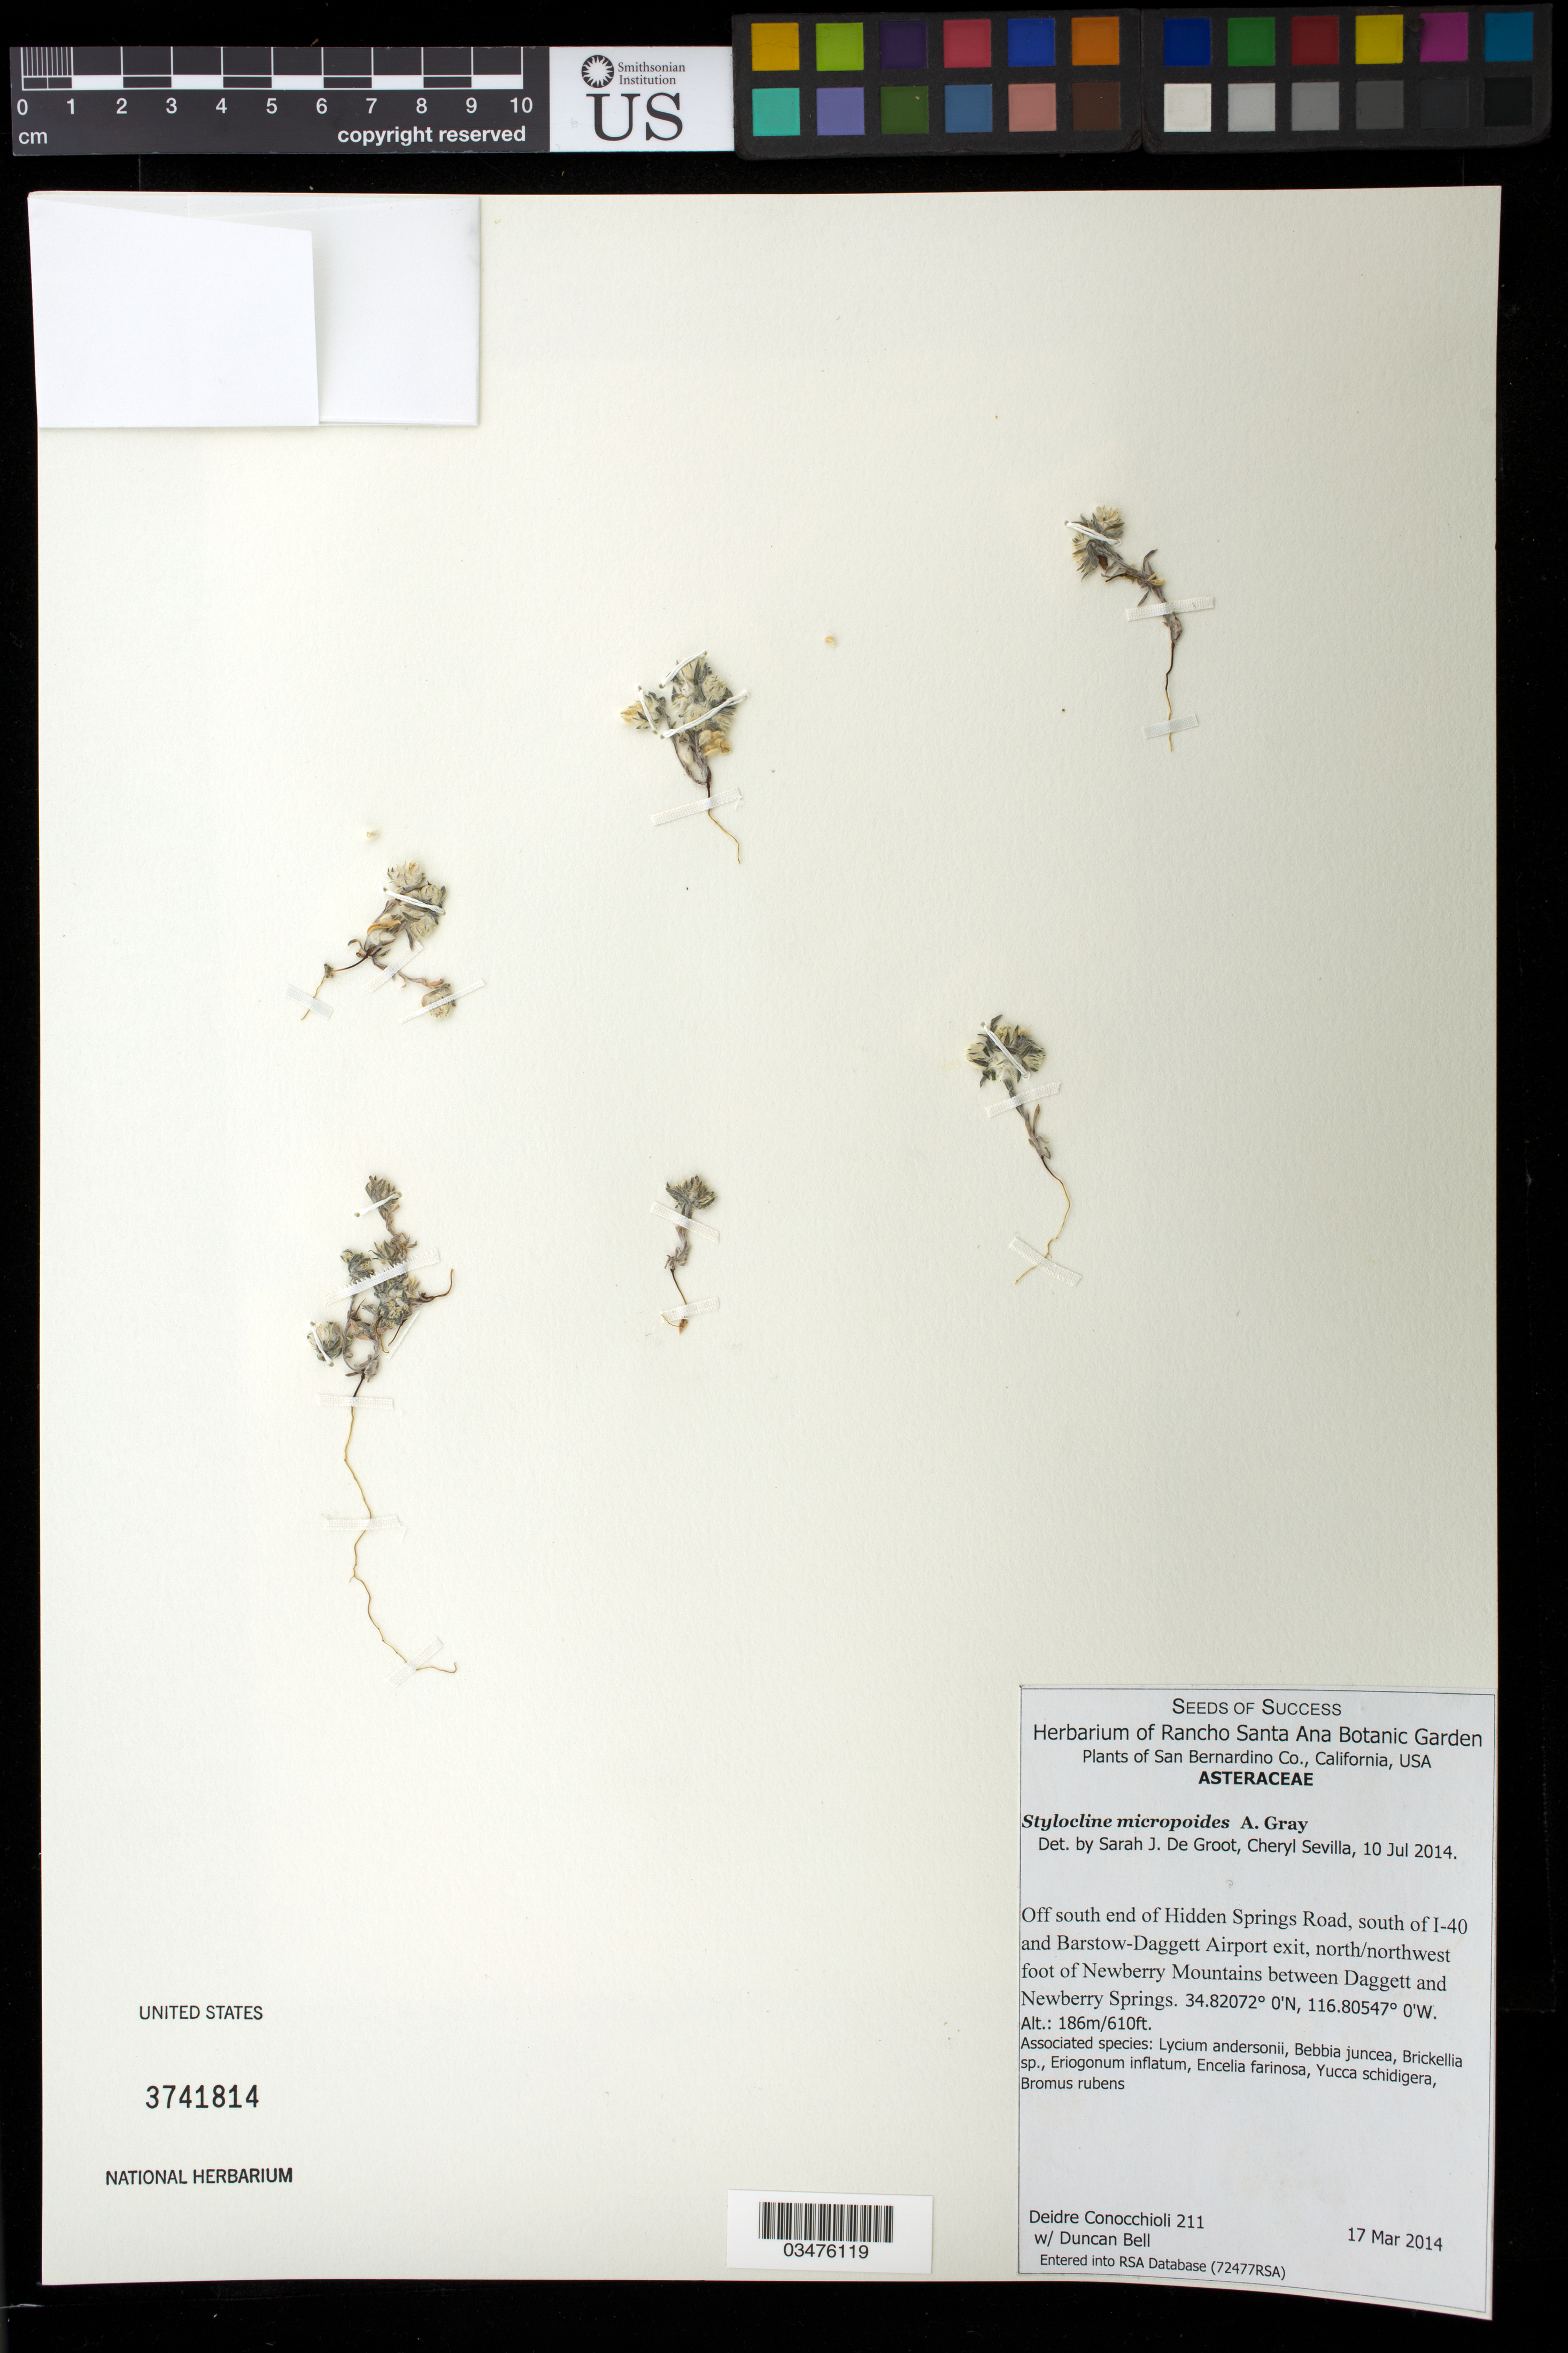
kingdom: Plantae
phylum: Tracheophyta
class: Magnoliopsida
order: Asterales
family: Asteraceae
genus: Stylocline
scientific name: Stylocline micropoides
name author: A. Gray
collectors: D. Conocchioli & D. S. Bell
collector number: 211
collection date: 2014-03-17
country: United States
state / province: California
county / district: San Bernardino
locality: Off south end of Hidden Springs Road, S of I-40 and Barstow-Daggett Airport exit, NNW foot of Newberry Mts between Daggett and Newberry Springs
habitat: With Bebbia juncea, Encelia farinosa, ect.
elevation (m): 186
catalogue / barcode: US 3741814